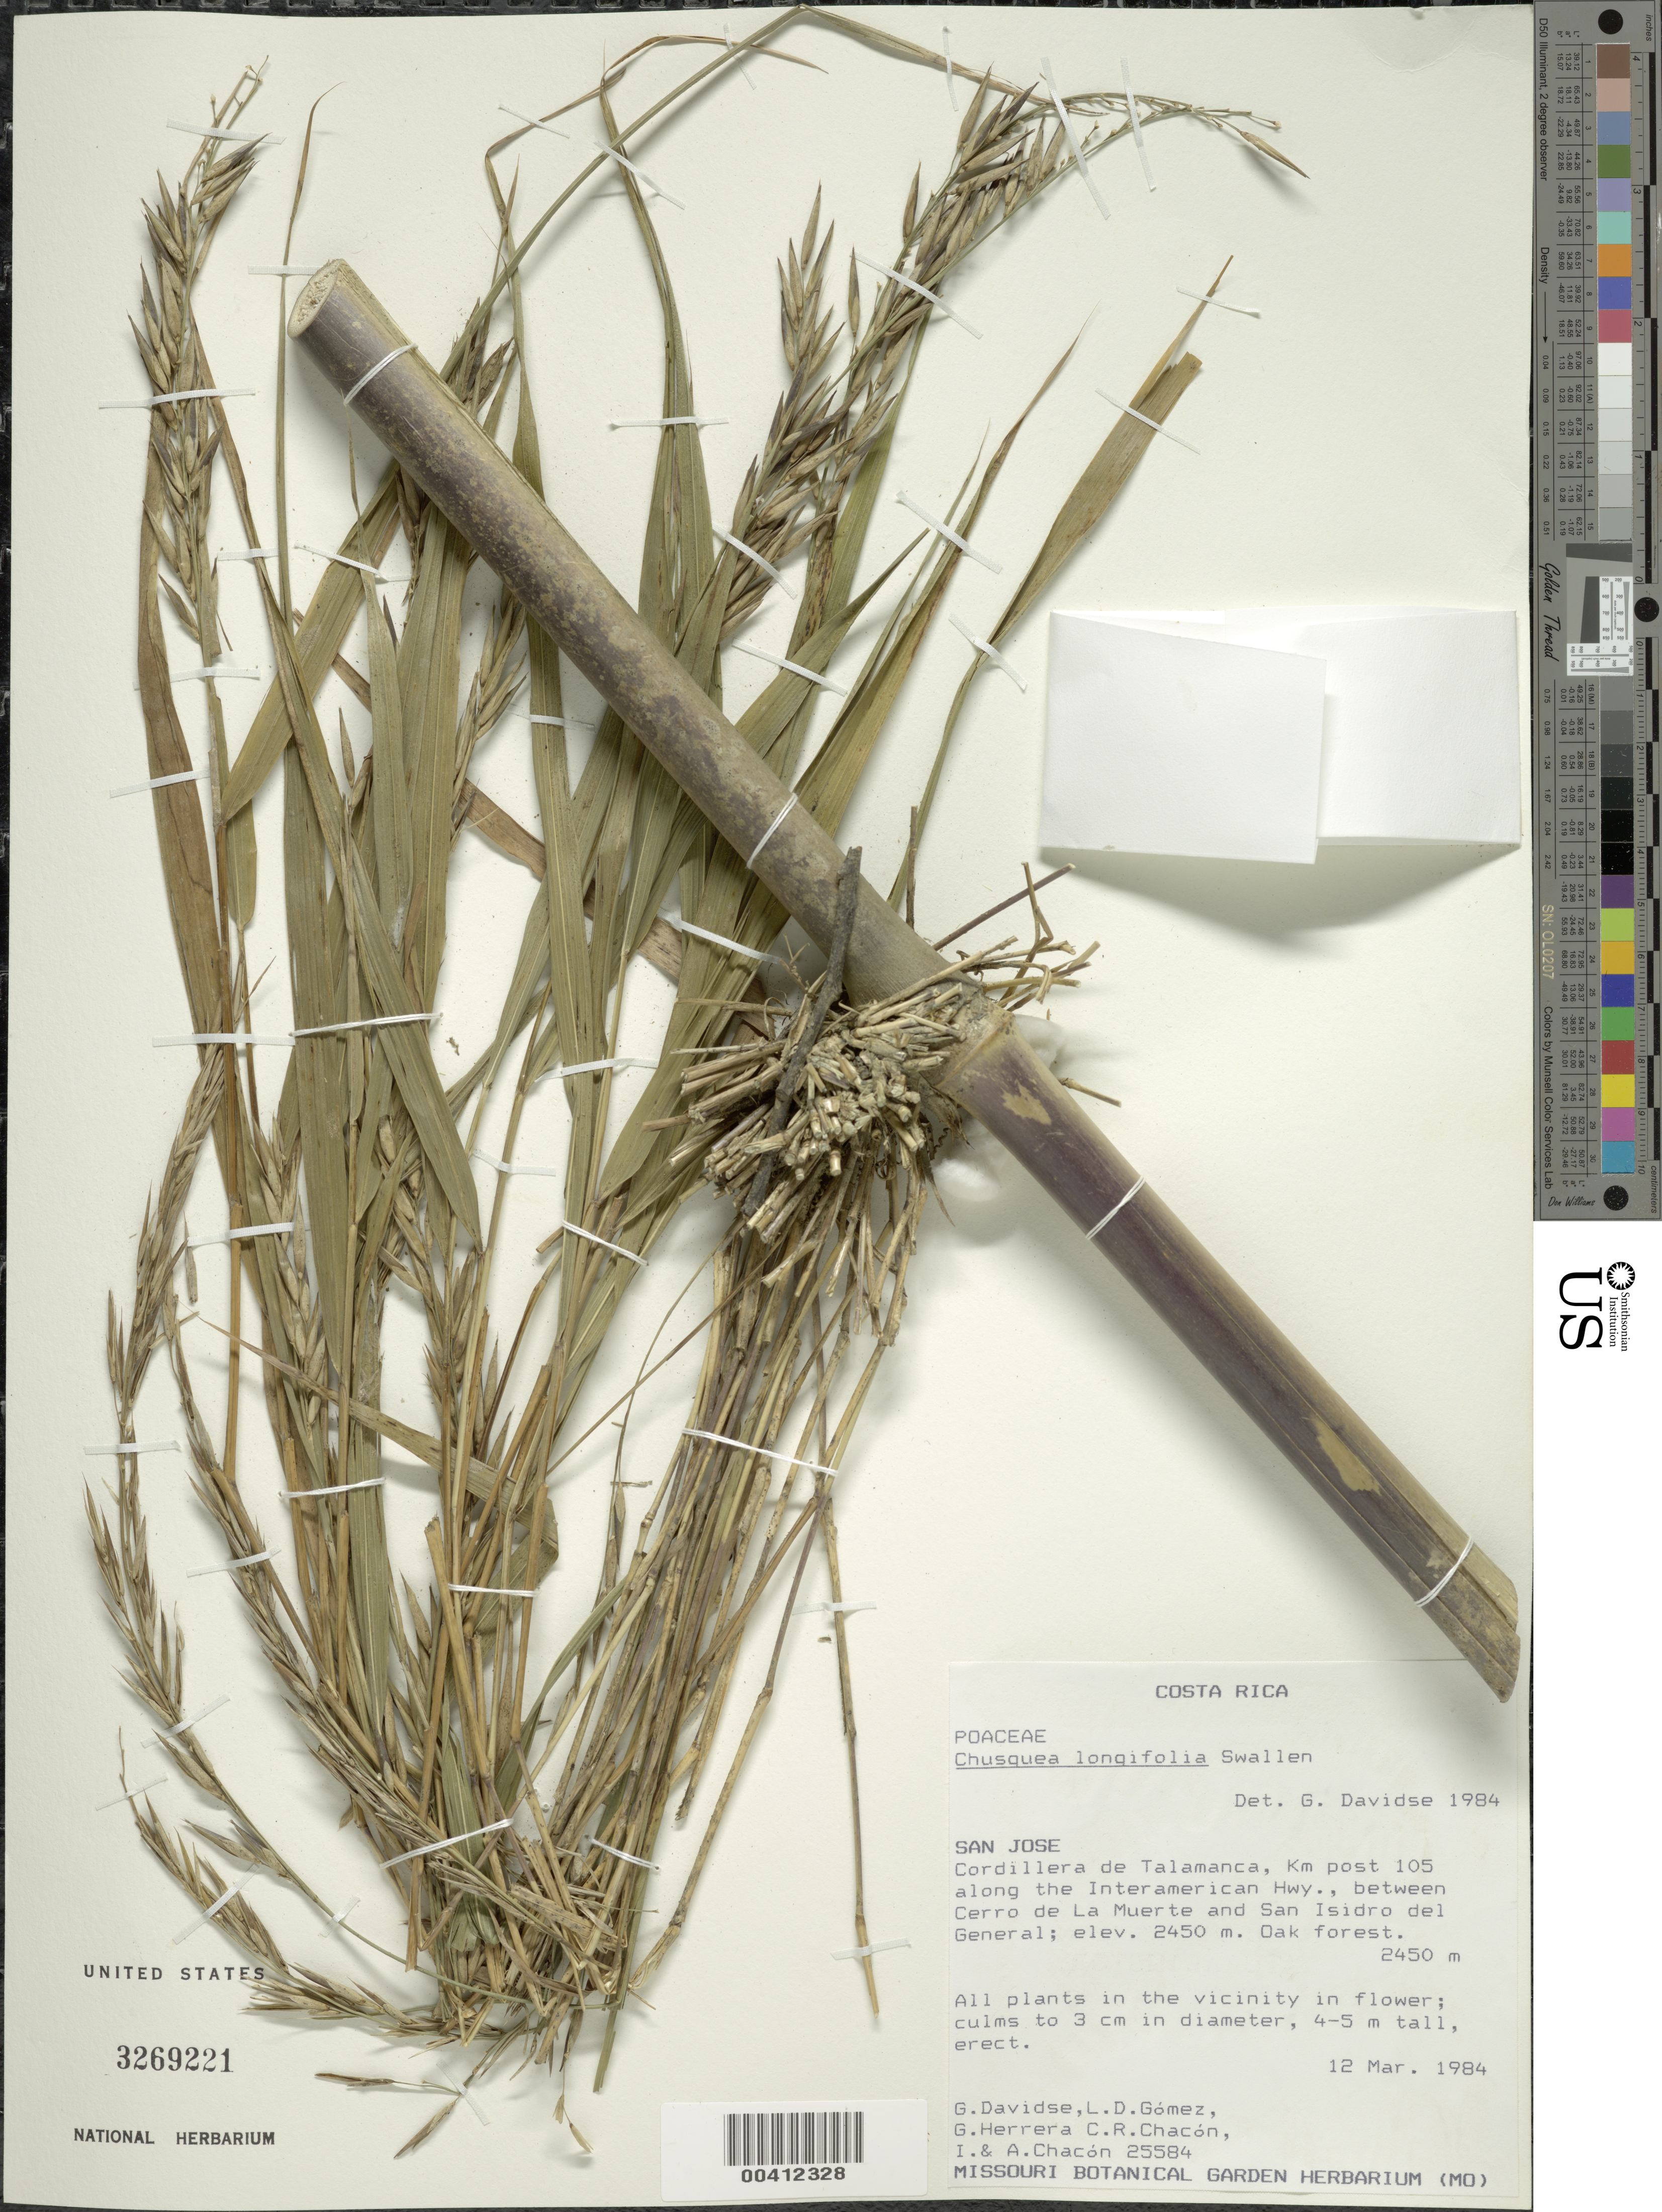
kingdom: Plantae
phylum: Tracheophyta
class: Liliopsida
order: Poales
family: Poaceae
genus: Chusquea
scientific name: Chusquea longifolia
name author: Swallen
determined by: Davidse, Gerrit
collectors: G. Davidse, L. D. Gómez, G. Herrera Ch., C. Chacon, I. Chacon & A. Chacon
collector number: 25584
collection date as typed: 12 Mar 1984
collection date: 1984-03-12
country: Costa Rica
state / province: San José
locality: Cordillera de talamanca, km. post 105 along the interamerican hwy, between cerro de la muerte and san isidro del general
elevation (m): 2450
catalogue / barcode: US 3269221